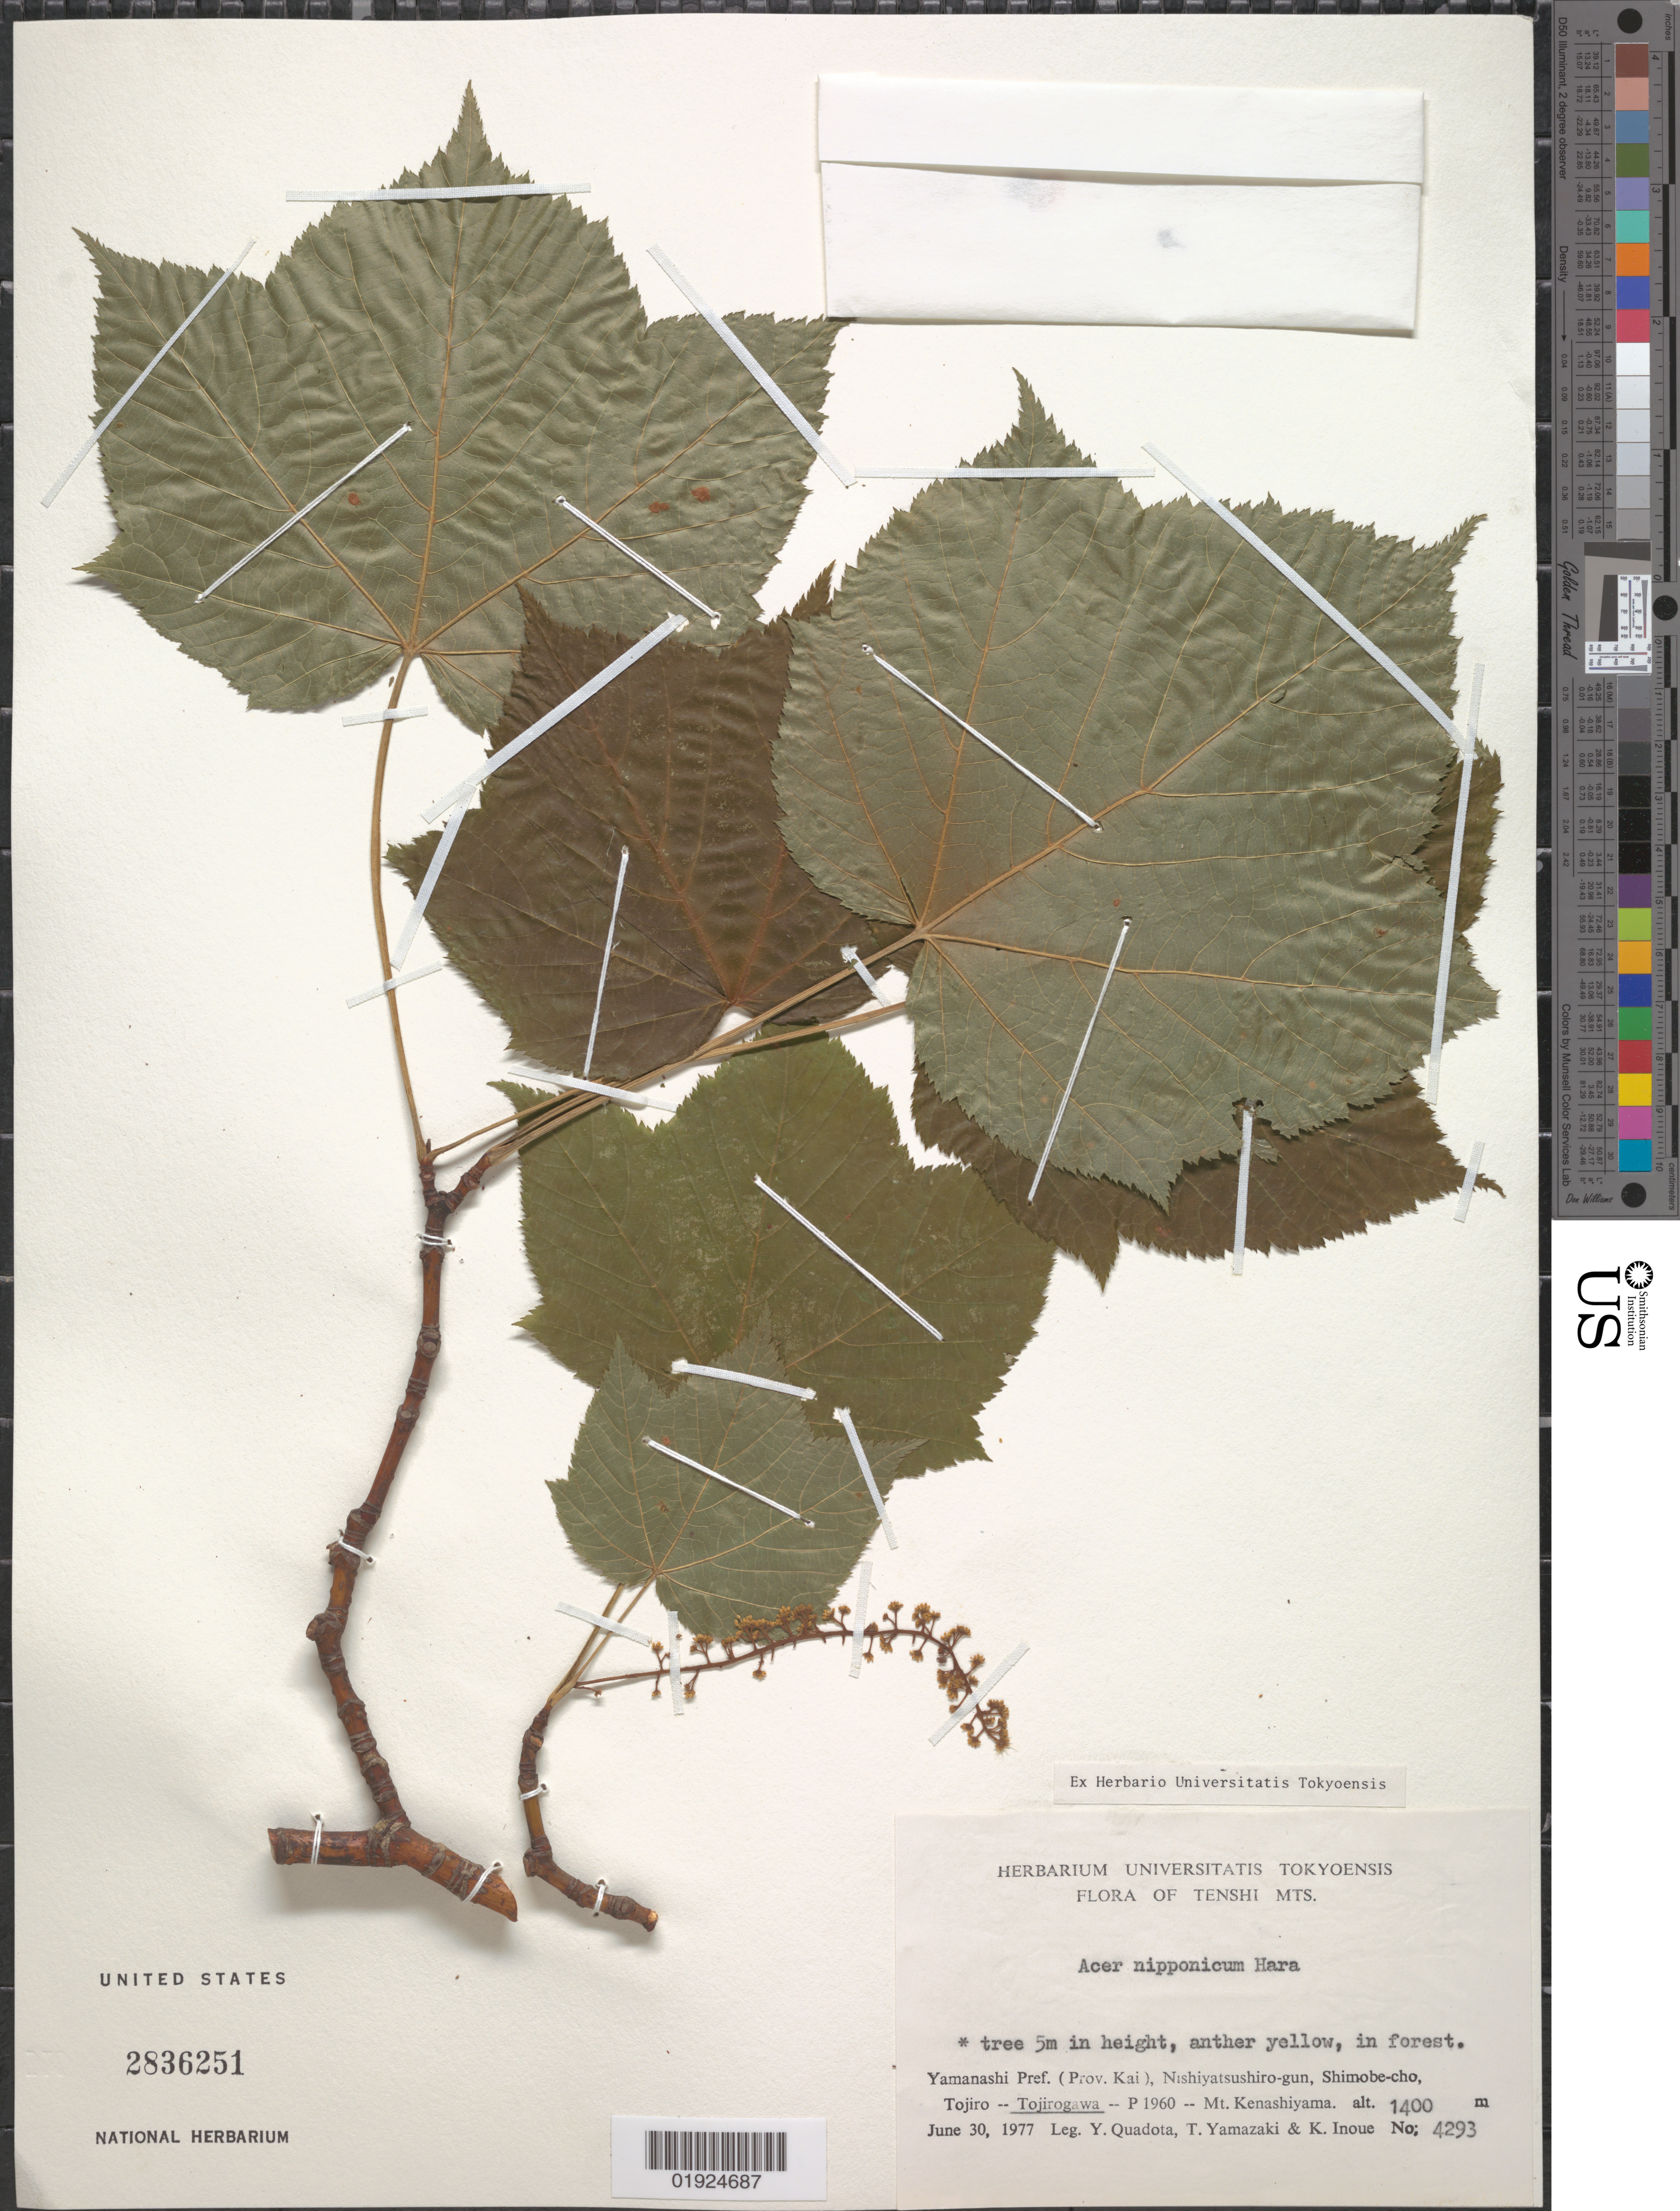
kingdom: Plantae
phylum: Tracheophyta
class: Magnoliopsida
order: Sapindales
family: Sapindaceae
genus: Acer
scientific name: Acer nipponicum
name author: (Franch. & Sav.) H. Hara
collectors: Y. Quadota, T. Yamazaki & K. Inoue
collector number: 4293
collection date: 1977-06-30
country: Japan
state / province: Yamanasi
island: Honshu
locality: Prov. Kai, Nishiyatsushiro-gun, Shimobe-cho, Tojiro -- Tojirogawa -- P 1960 -- Mt. Kenashiyama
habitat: In forest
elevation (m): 1400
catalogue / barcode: US 2836251